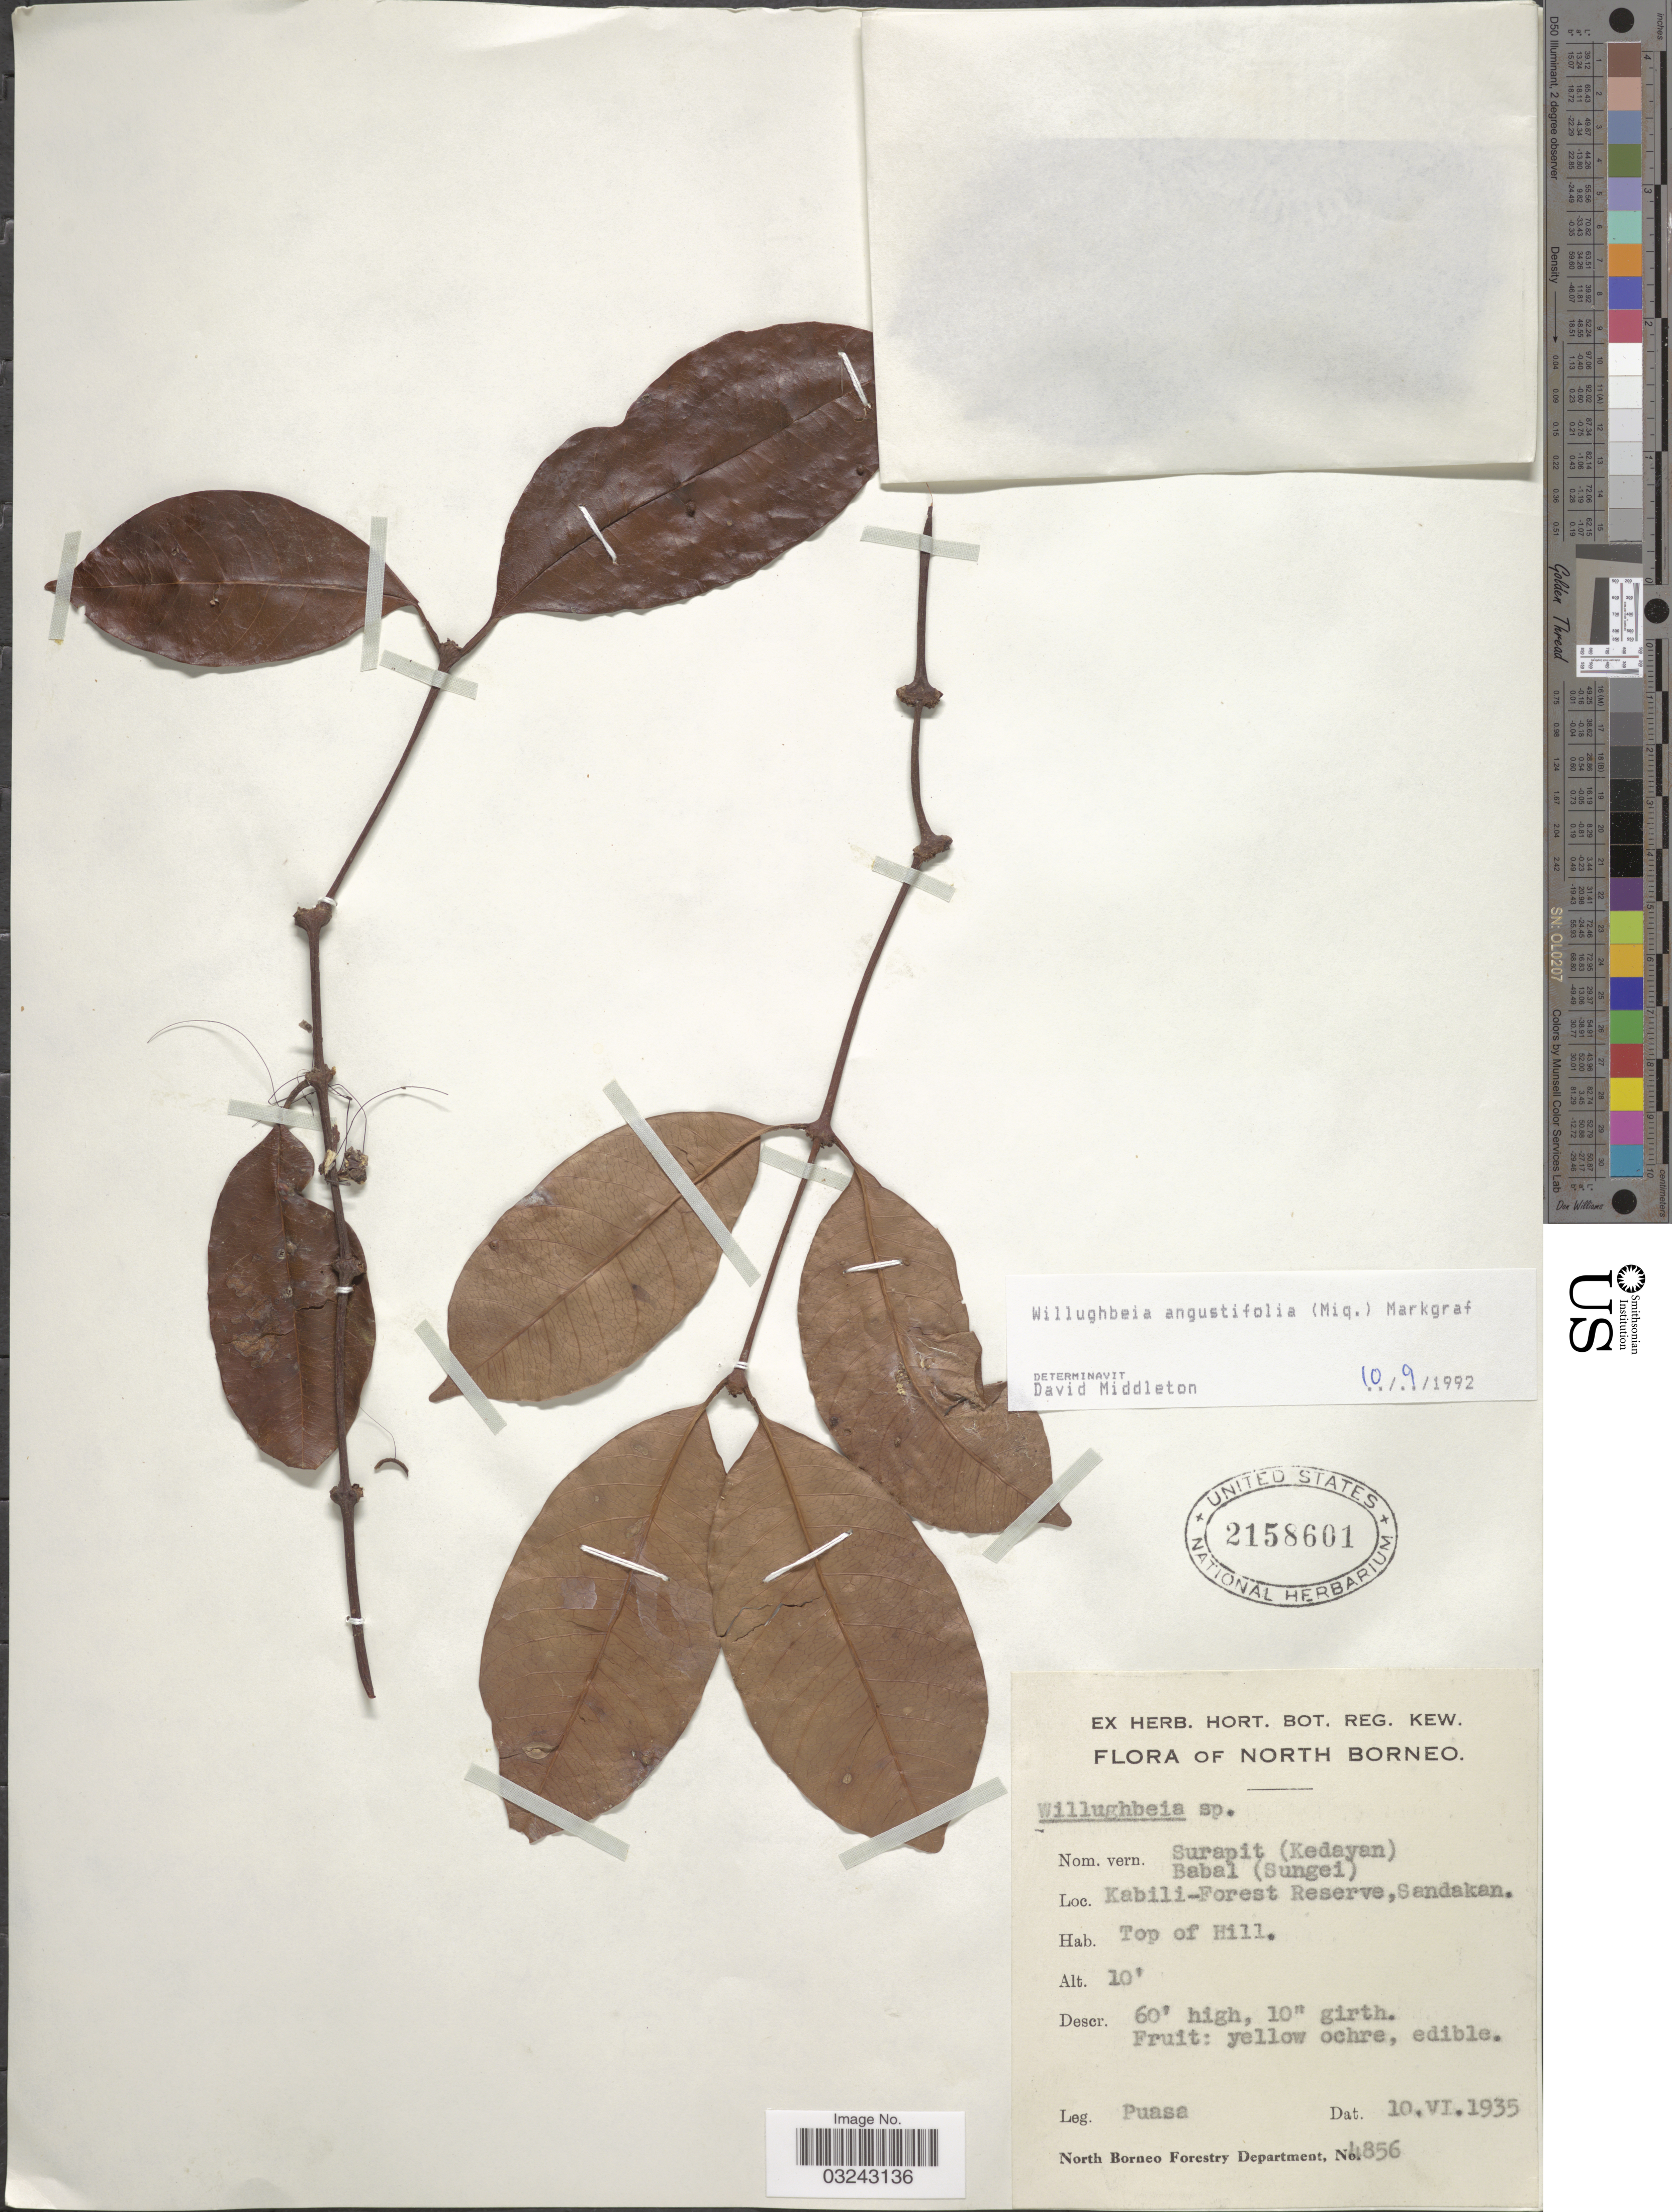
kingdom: Plantae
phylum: Tracheophyta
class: Magnoliopsida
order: Gentianales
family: Apocynaceae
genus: Willughbeia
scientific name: Willughbeia angustifolia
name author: (Miq.) Markgr.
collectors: Puasa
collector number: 4856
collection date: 1935-06-10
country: Malaysia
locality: North Borneo, Kabili-Forest Reserve, Sandakan. Top of Hill.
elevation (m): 3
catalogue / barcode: US 2158601